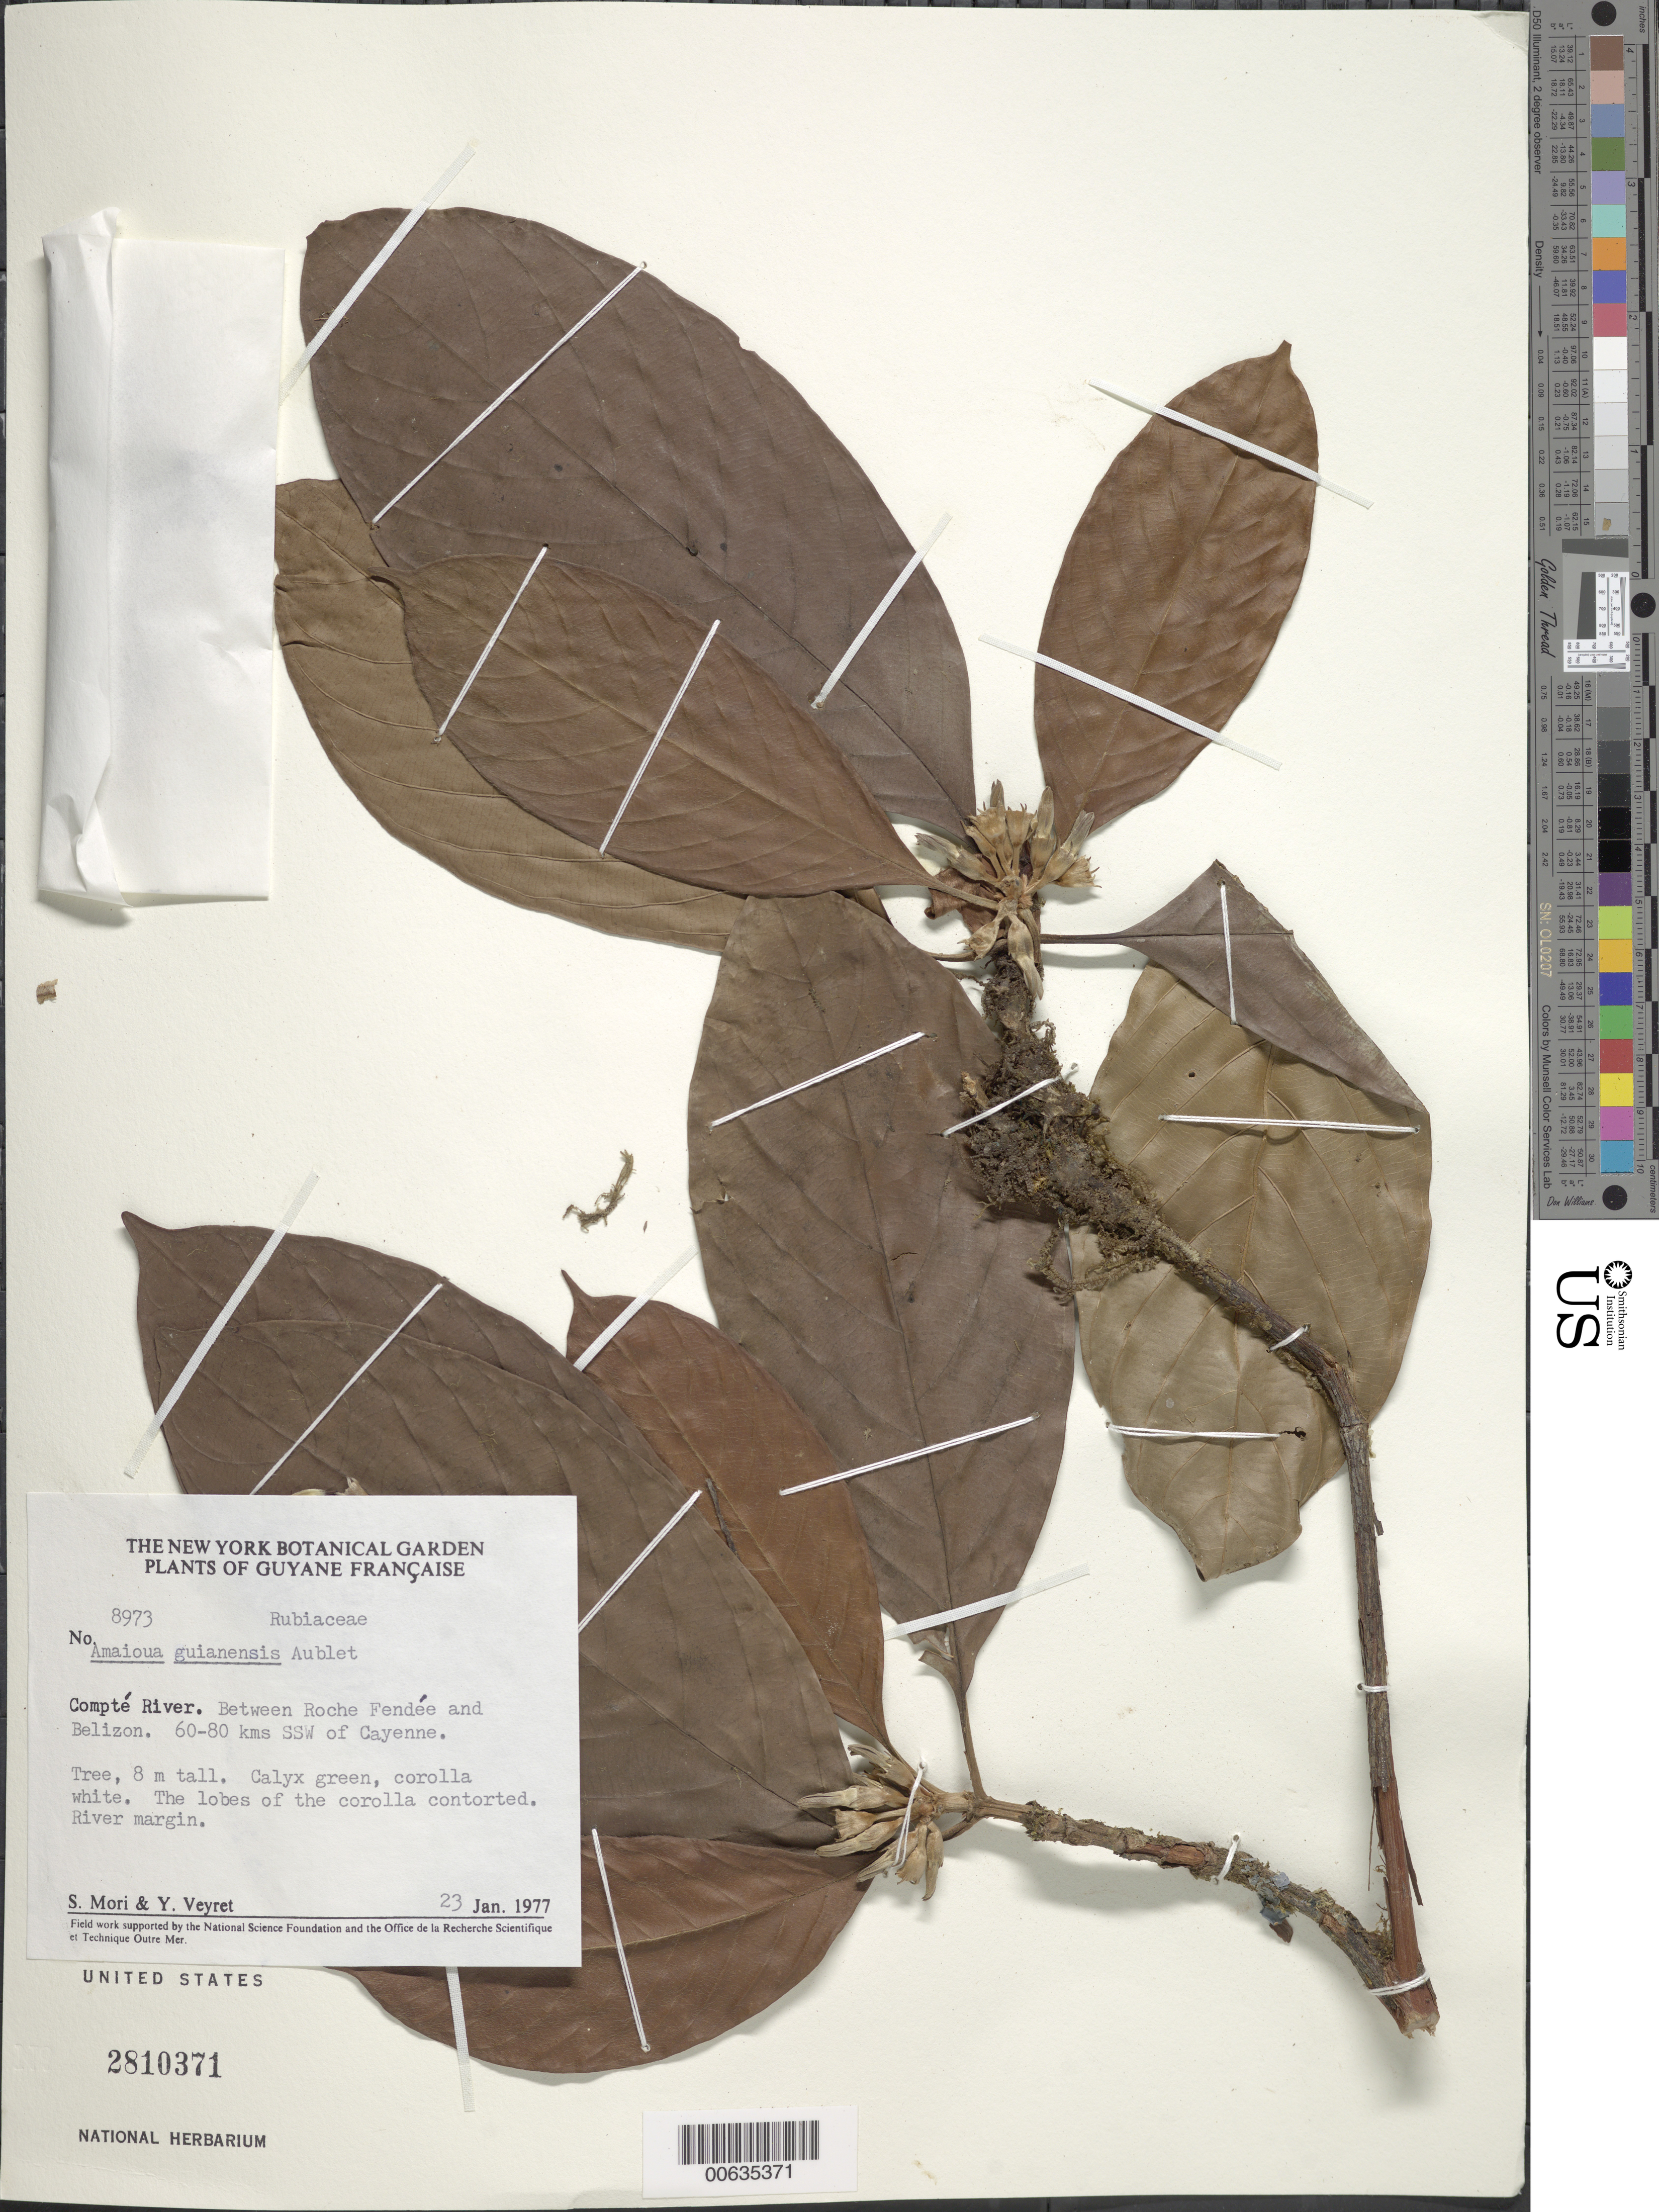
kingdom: Plantae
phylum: Tracheophyta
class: Magnoliopsida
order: Gentianales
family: Rubiaceae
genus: Amaioua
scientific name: Amaioua guianensis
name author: Aubl.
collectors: S. Mori & Y. Veyret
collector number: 8973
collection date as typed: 23-Jan-77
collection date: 1977-01-23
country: French Guiana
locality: Comté River, between Roche Fendee and Belizon, 60-80 km S Cayenne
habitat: River margin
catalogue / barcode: US 2810371